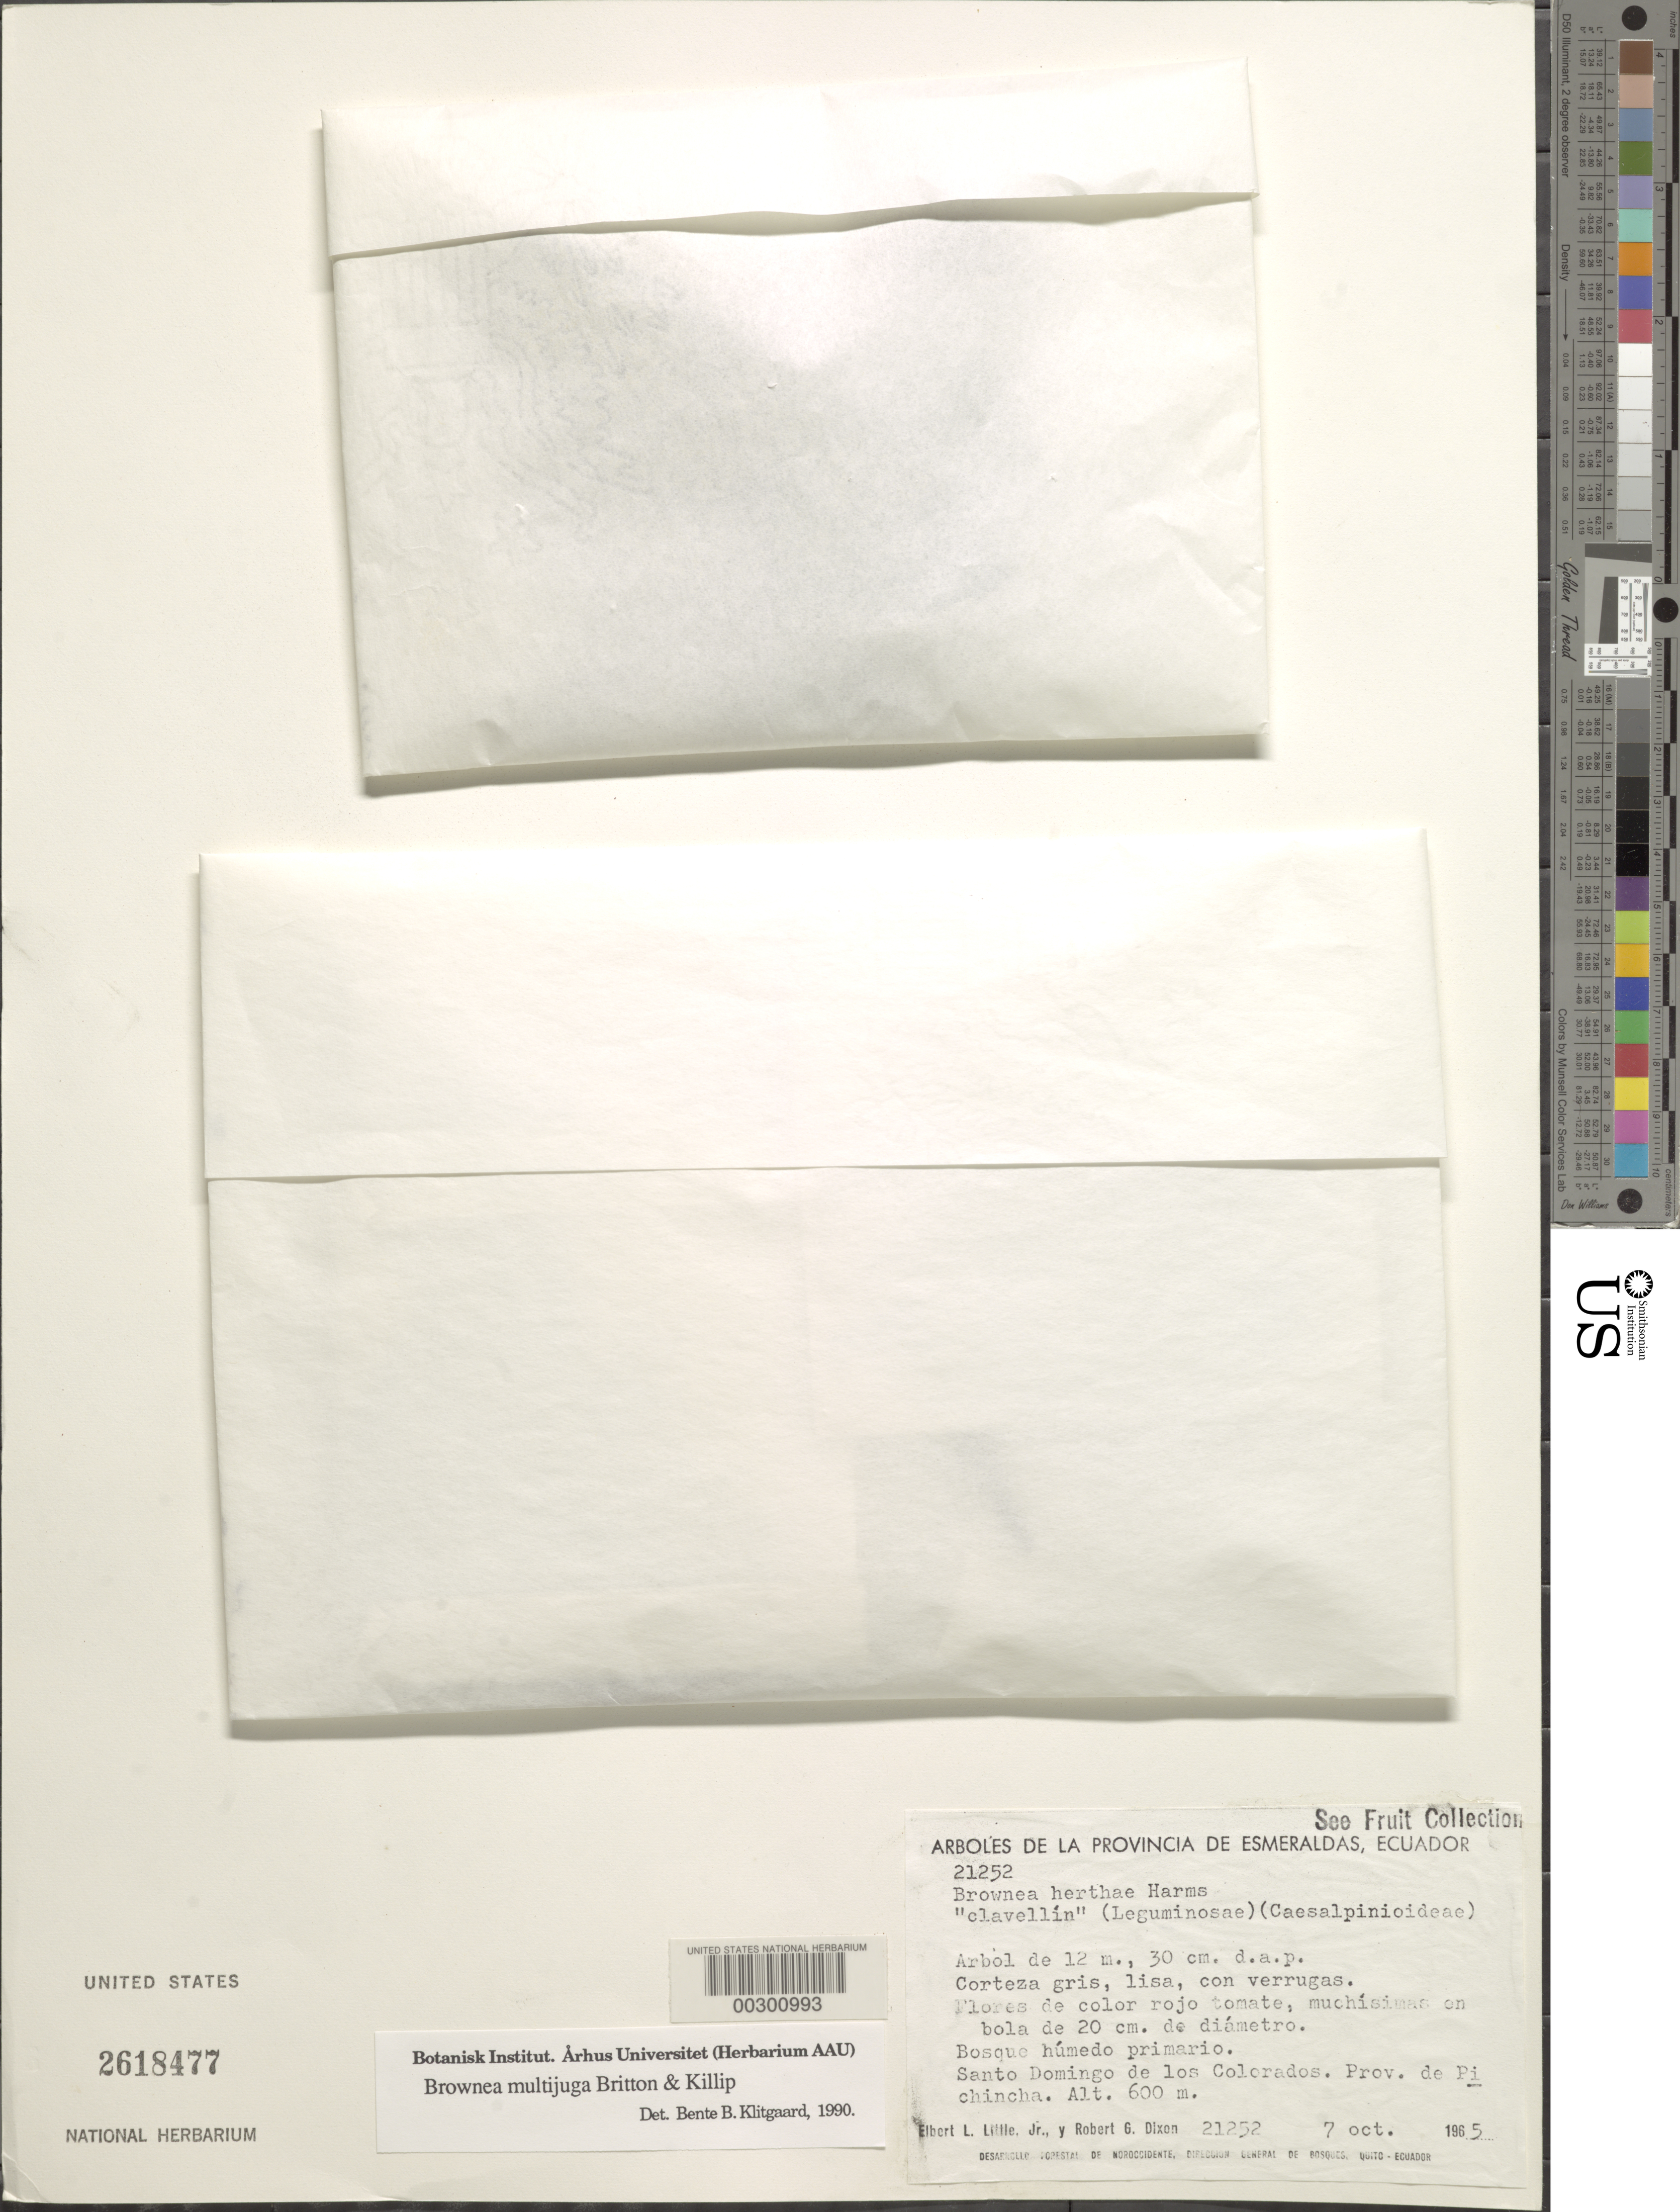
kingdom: Plantae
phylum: Tracheophyta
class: Magnoliopsida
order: Fabales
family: Fabaceae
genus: Brownea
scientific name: Brownea multijuga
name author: Britton & Killip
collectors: E. L. Little & R. G. Dixon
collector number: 21252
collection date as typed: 07 Oct 1965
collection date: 1965-10-07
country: Ecuador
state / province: Pichincha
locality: Santo Domingo de los colerados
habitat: Primary moist forest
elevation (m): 600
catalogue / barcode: US 2618477